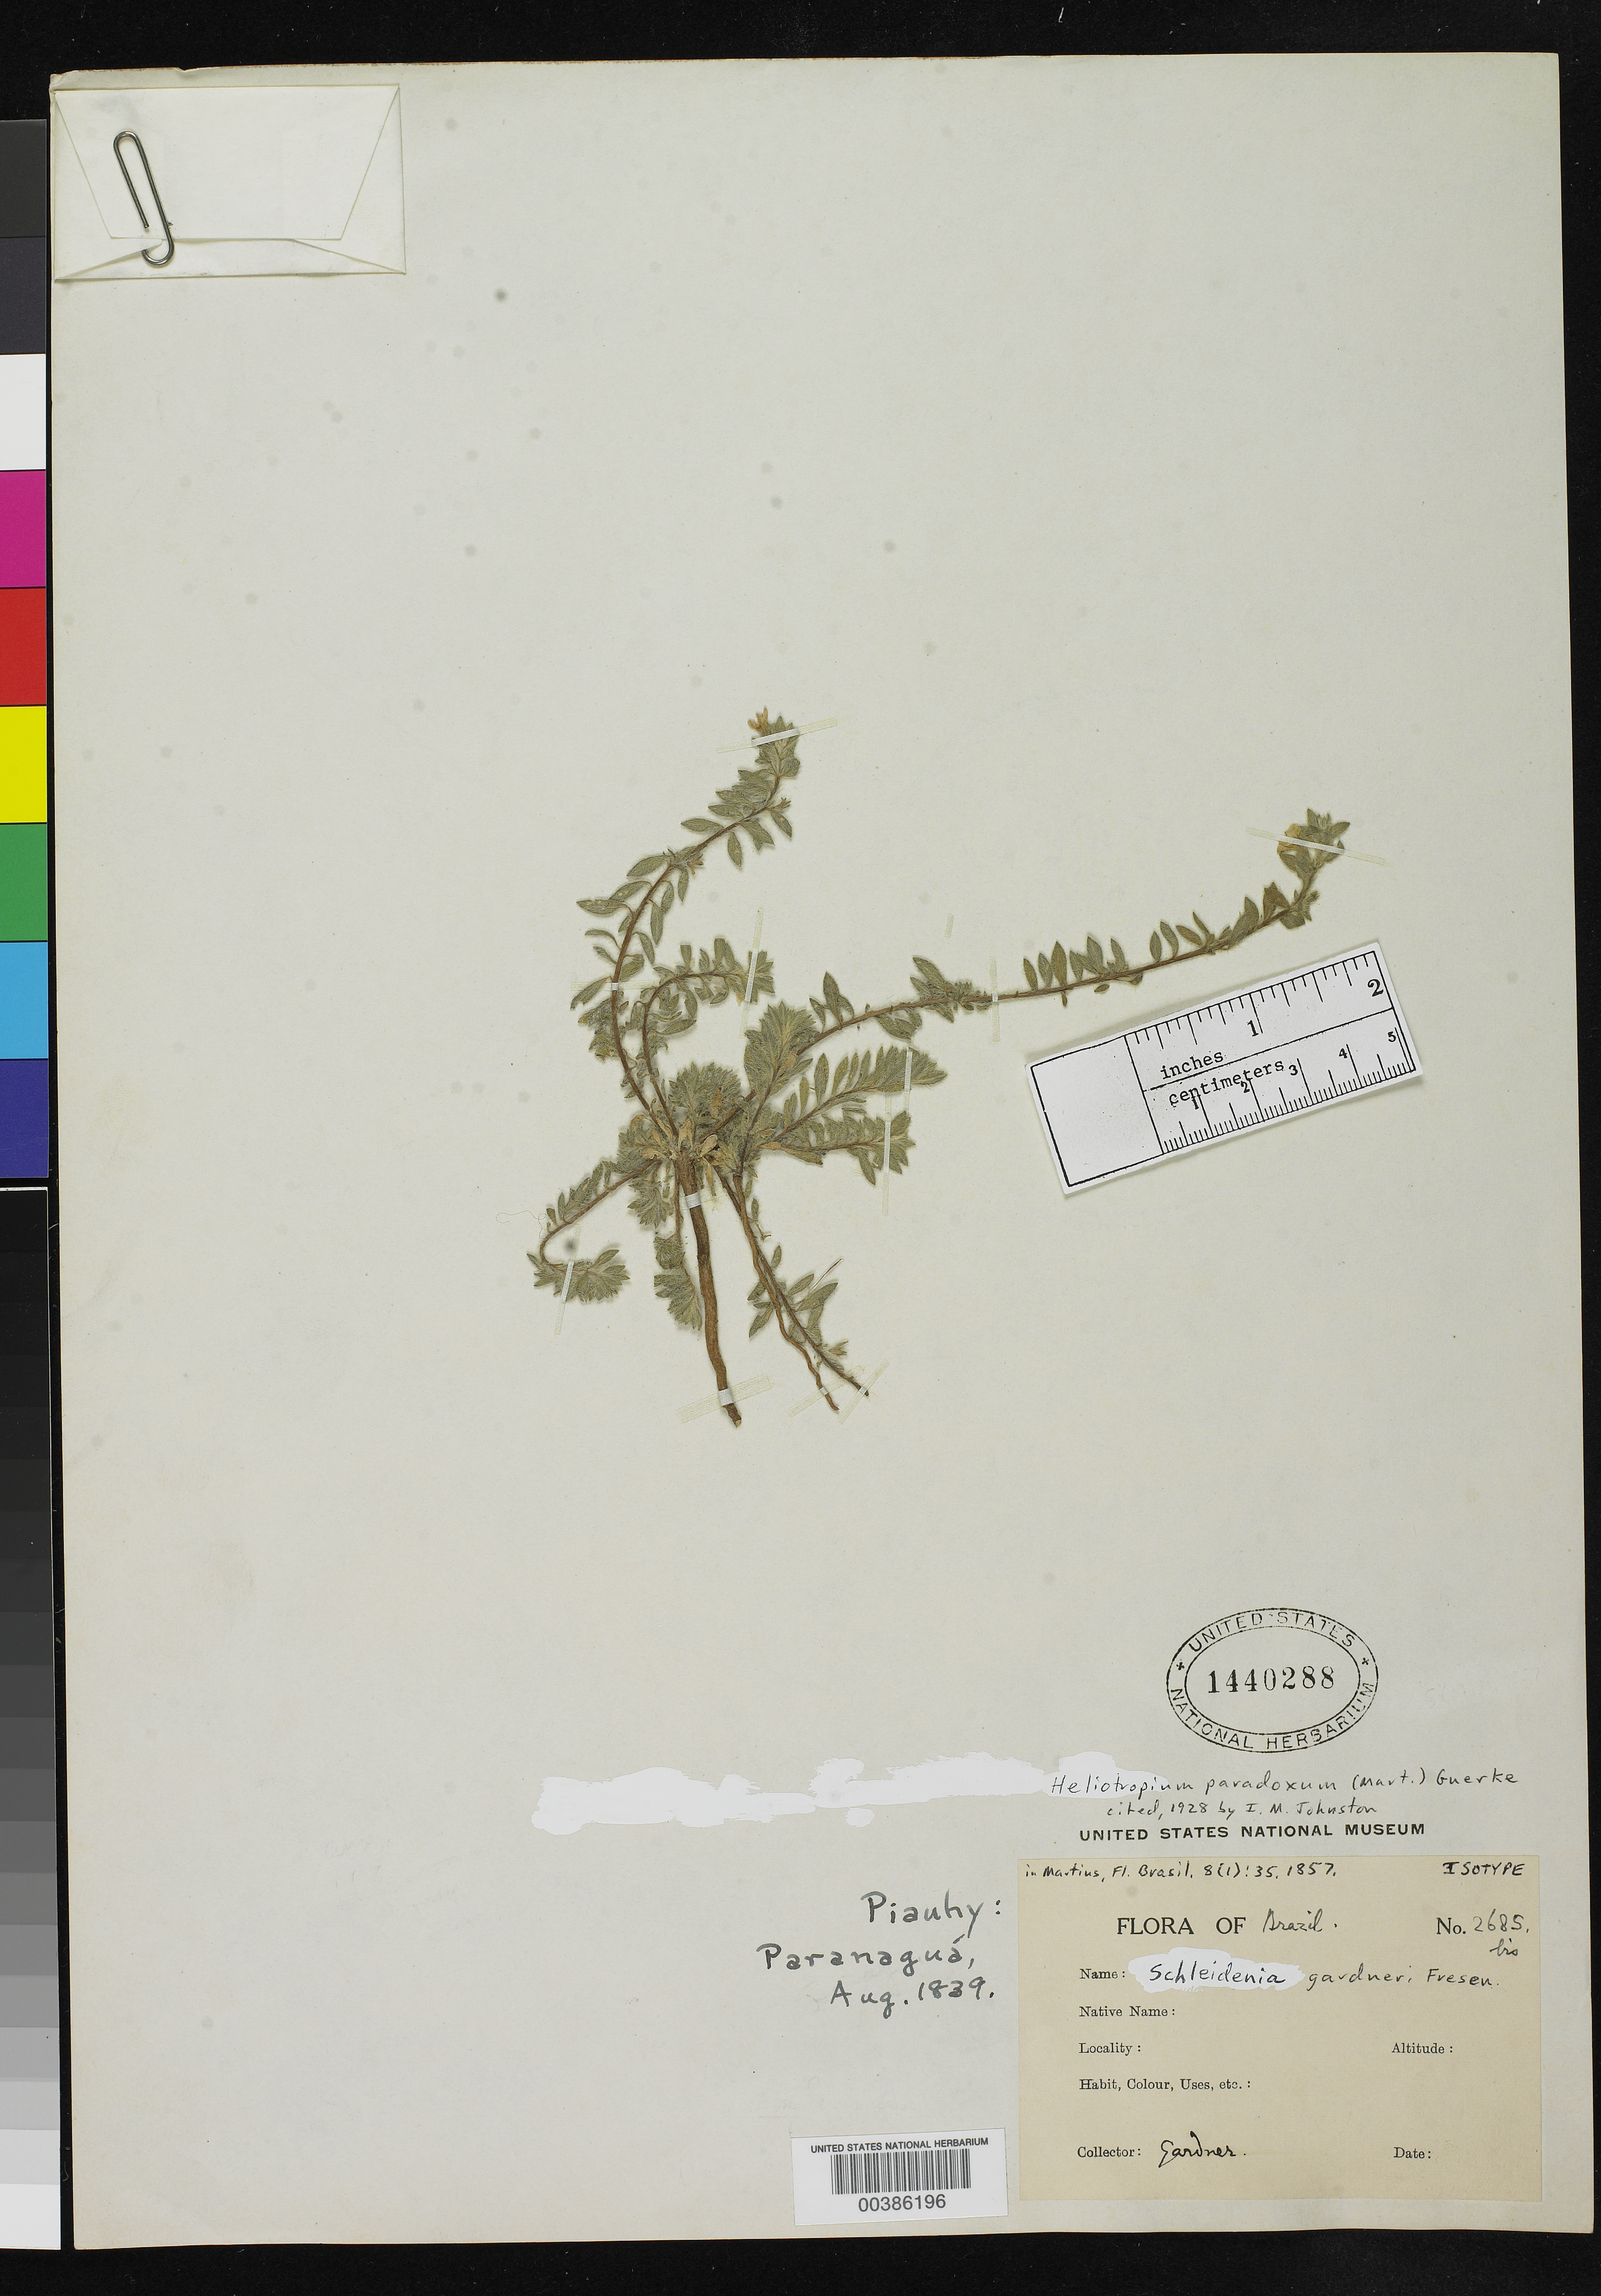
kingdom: Plantae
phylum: Tracheophyta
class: Magnoliopsida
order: Boraginales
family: Heliotropiaceae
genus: Schleidenia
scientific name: Schleidenia gardneri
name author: Fresen. in Mart.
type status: Isotype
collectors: G. Gardner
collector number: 2685 bis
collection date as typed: Aug 1839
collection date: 1839-08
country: Brazil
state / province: Piauí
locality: Paranagua.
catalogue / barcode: US 1440288